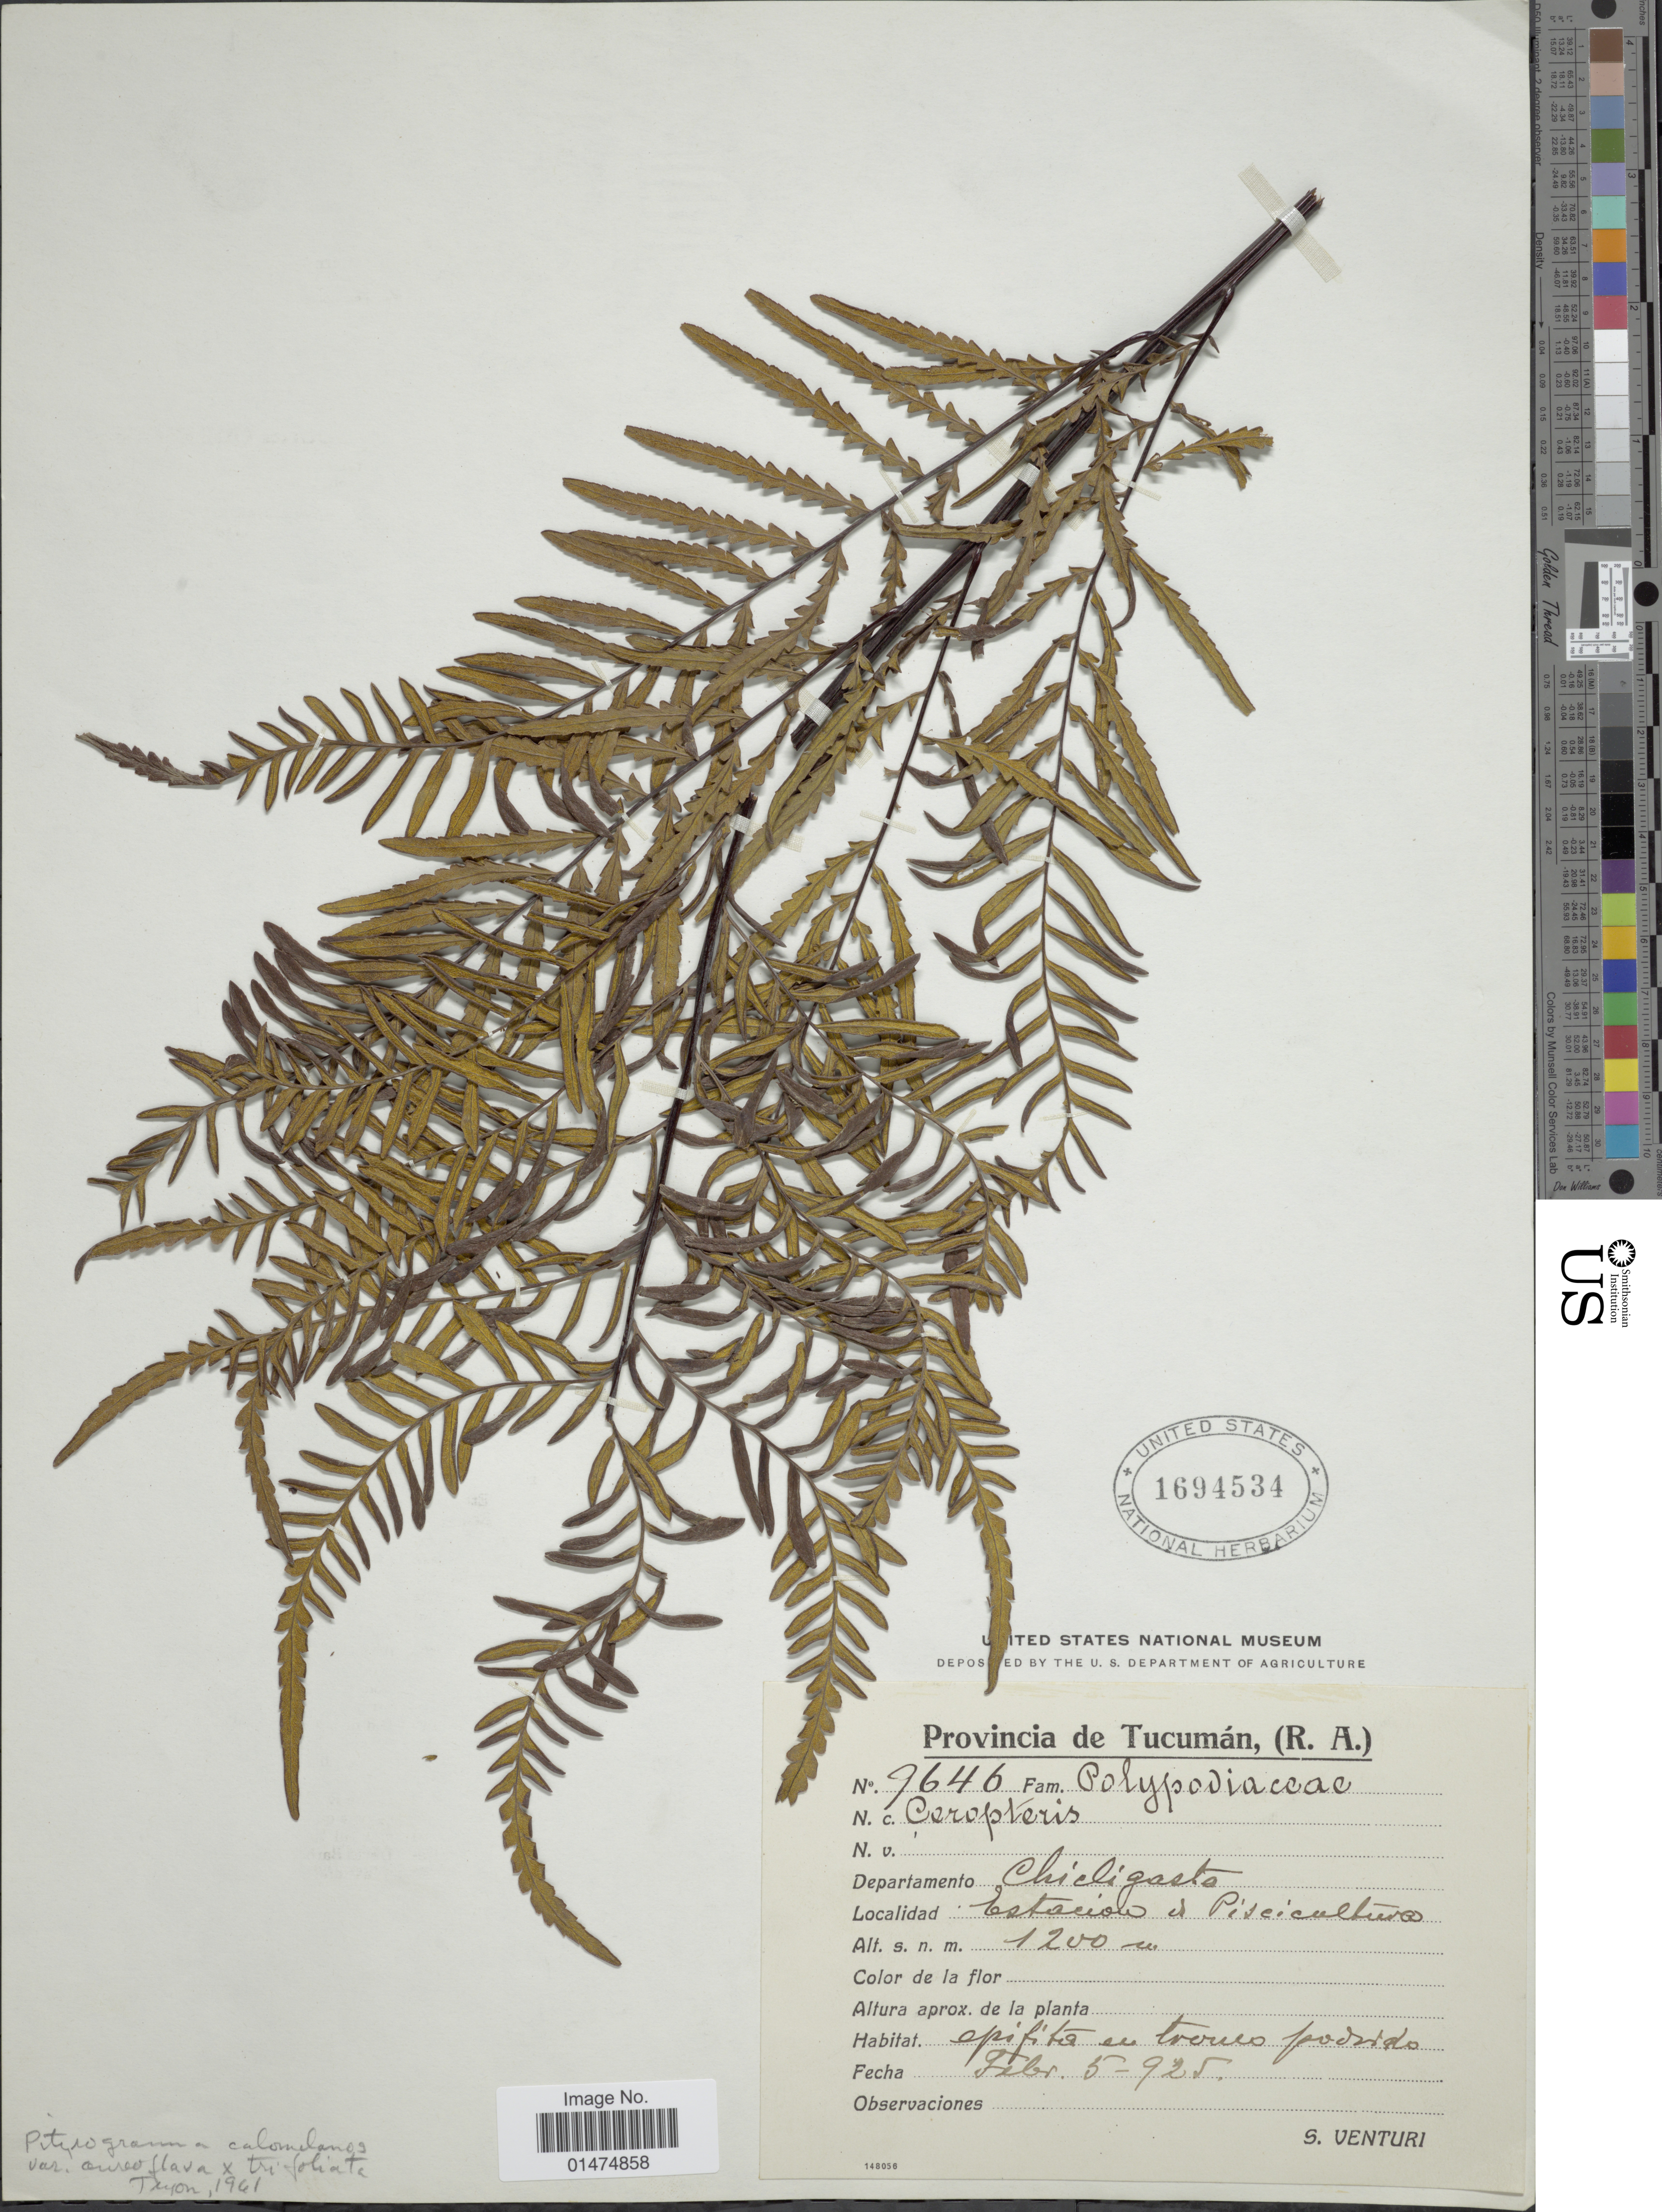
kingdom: Plantae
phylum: Tracheophyta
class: Polypodiopsida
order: Polypodiales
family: Pteridaceae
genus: Pityrogramma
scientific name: Pityrogramma calomelanos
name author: (L.) Link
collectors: S. Venturi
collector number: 7646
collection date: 1925-02-05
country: Argentina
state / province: Tucuman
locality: Chicligasta, estacion es Piscicultures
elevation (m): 1200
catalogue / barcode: US 1694534